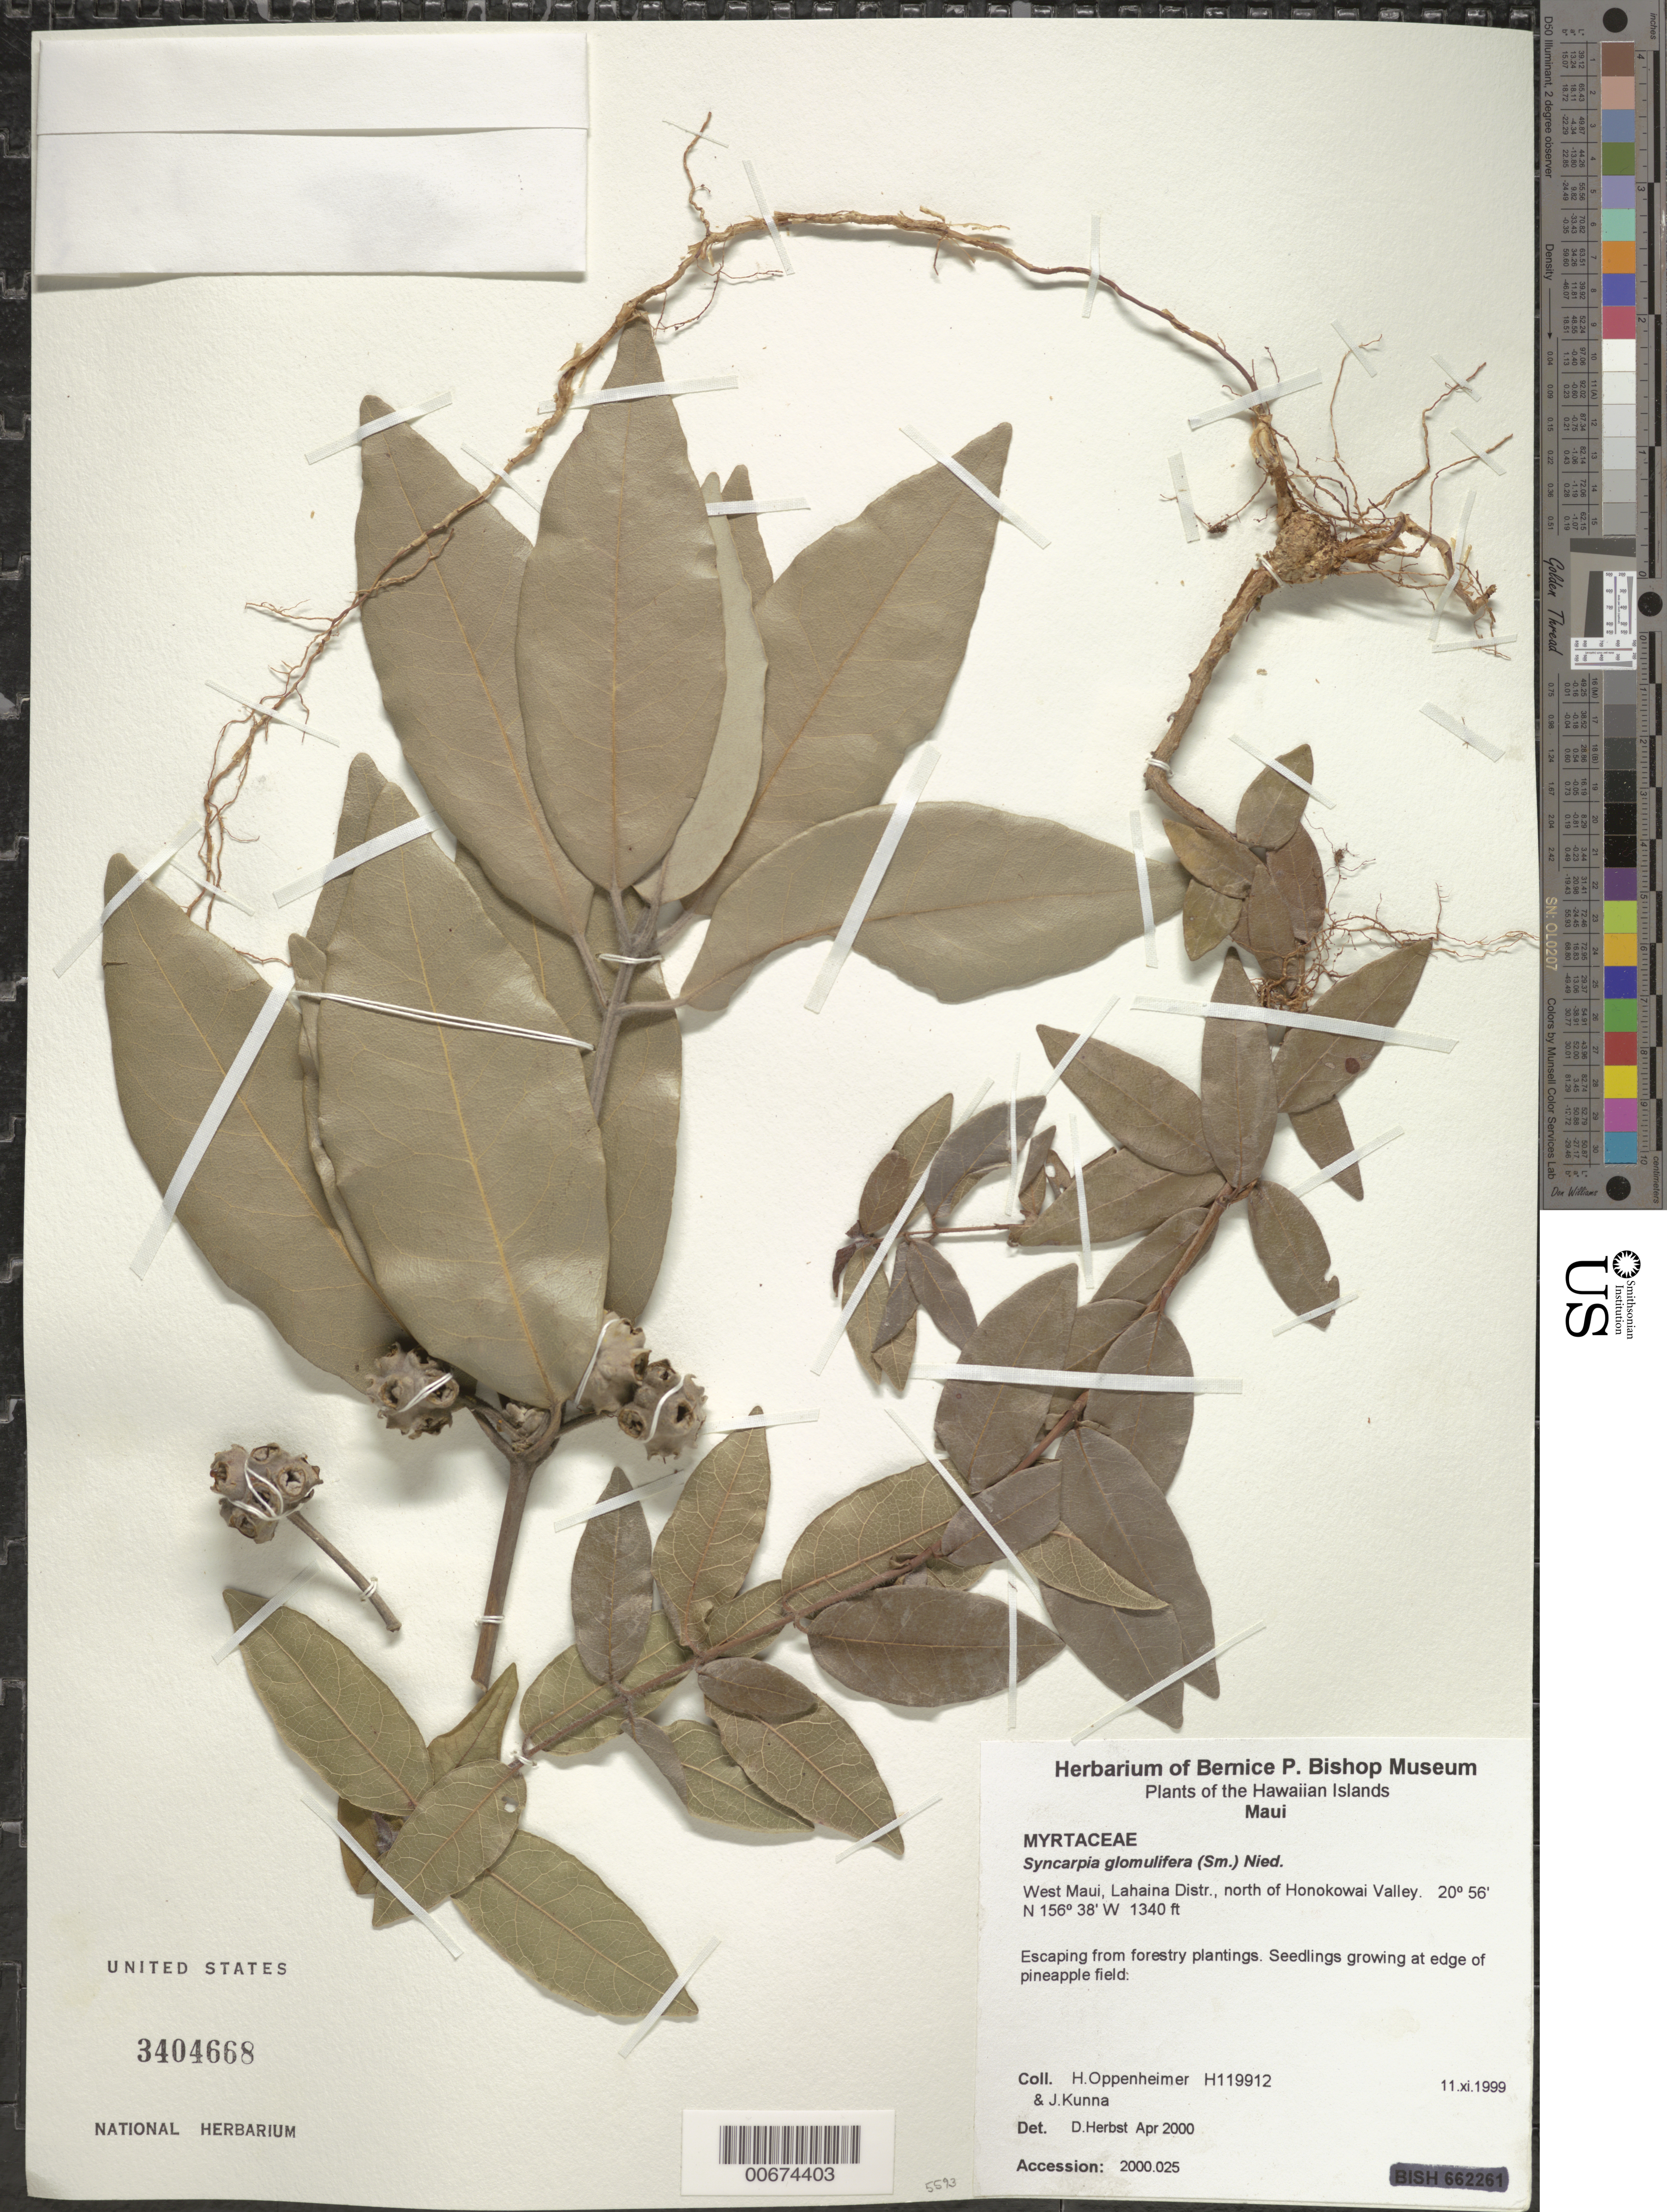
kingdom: Plantae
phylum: Tracheophyta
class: Magnoliopsida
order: Myrtales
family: Myrtaceae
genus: Syncarpia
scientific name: Syncarpia glomulifera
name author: (Sm.) Nied.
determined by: Herbst, D. R.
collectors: H. L. Oppenheimer & J. Kunna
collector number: H119912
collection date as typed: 11 Nov 1999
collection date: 1999-11-11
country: United States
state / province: Hawaii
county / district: Maui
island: Maui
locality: West Maui, Lahaina Distr., north of Honokowai Valley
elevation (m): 408.4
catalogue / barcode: US 3404668